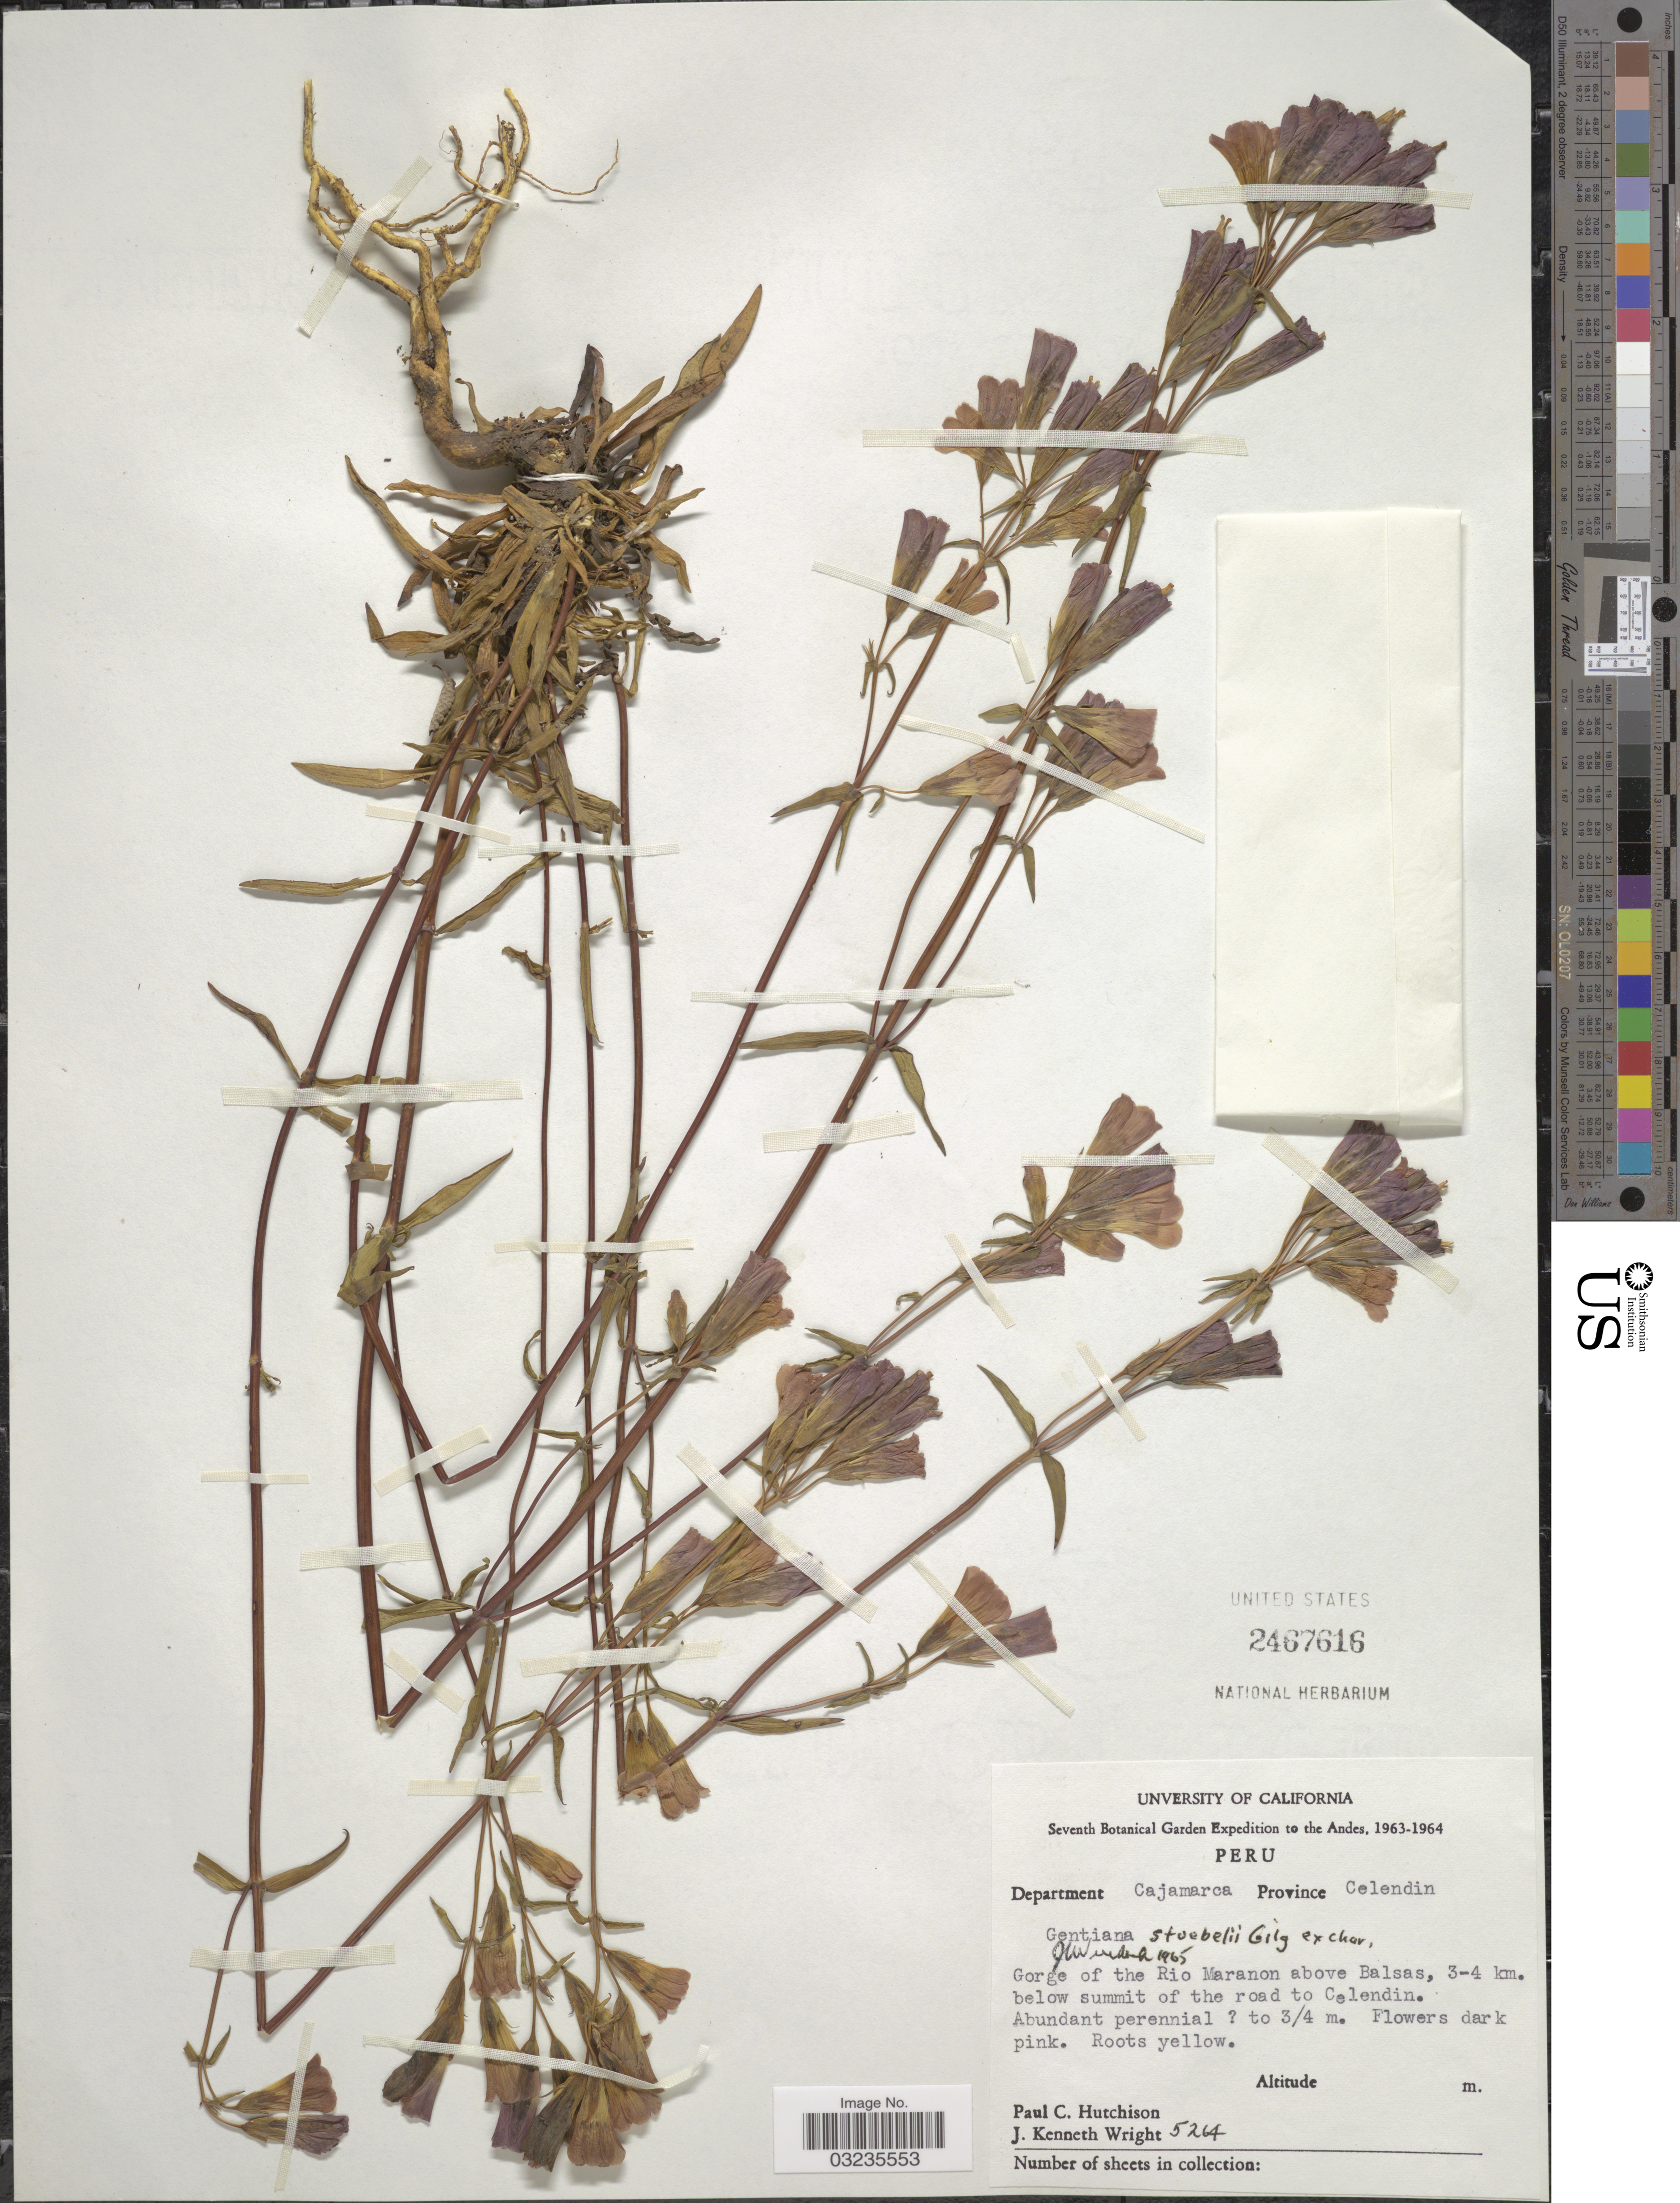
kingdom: Plantae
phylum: Tracheophyta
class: Magnoliopsida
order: Gentianales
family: Gentianaceae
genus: Gentiana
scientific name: Gentiana stuebelii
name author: Gilg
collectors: P. C. Hutchison & J. K. Wright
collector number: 5264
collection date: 1963/1964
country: Peru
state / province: Cajamarca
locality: Andes. Department Cajamarca. Province Celendin. Gorge of the Rio Maranon above Balsas, 3-4 km. below summit of the road to Celendin.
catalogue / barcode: US 2467616